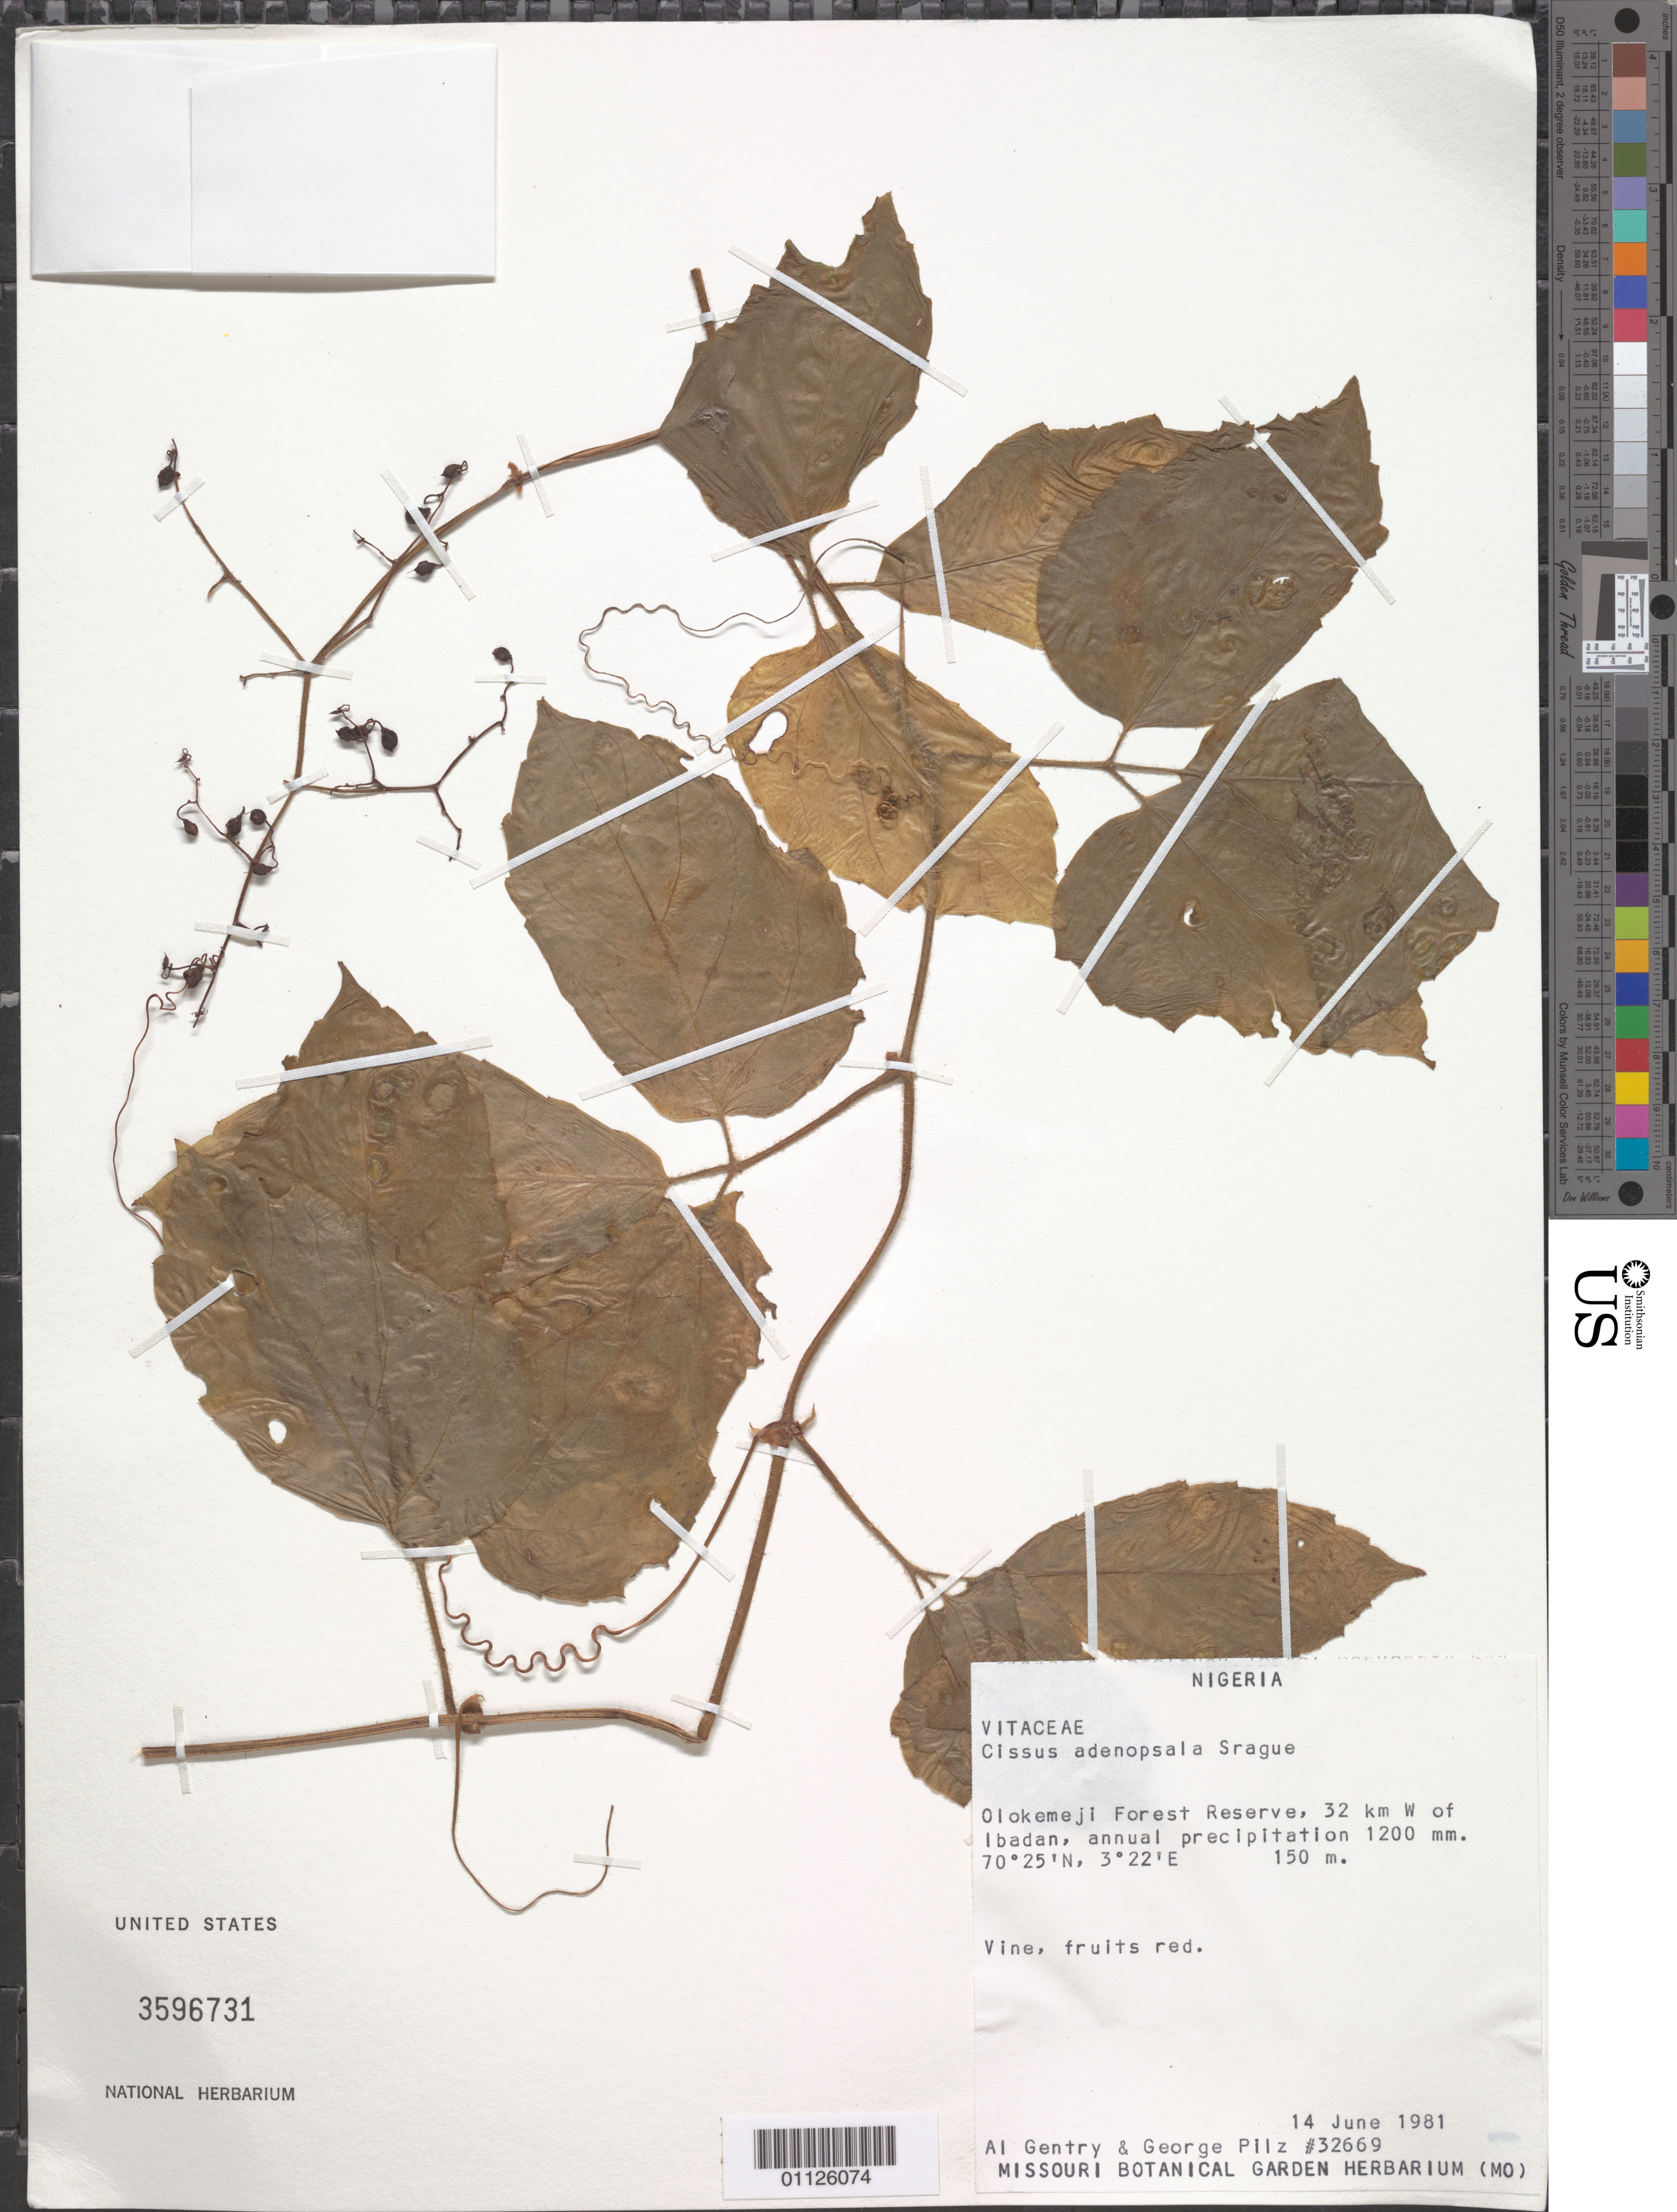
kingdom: Plantae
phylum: Tracheophyta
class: Magnoliopsida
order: Vitales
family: Vitaceae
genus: Cissus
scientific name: Cissus adenopsala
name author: Srague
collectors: A. H. Gentry & G. E. Pilz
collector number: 32669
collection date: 1981-06-14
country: Nigeria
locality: Olokemeji Forest Reserve, 32 km W of Ibadan.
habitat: Vine.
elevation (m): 150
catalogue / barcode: US 3596731